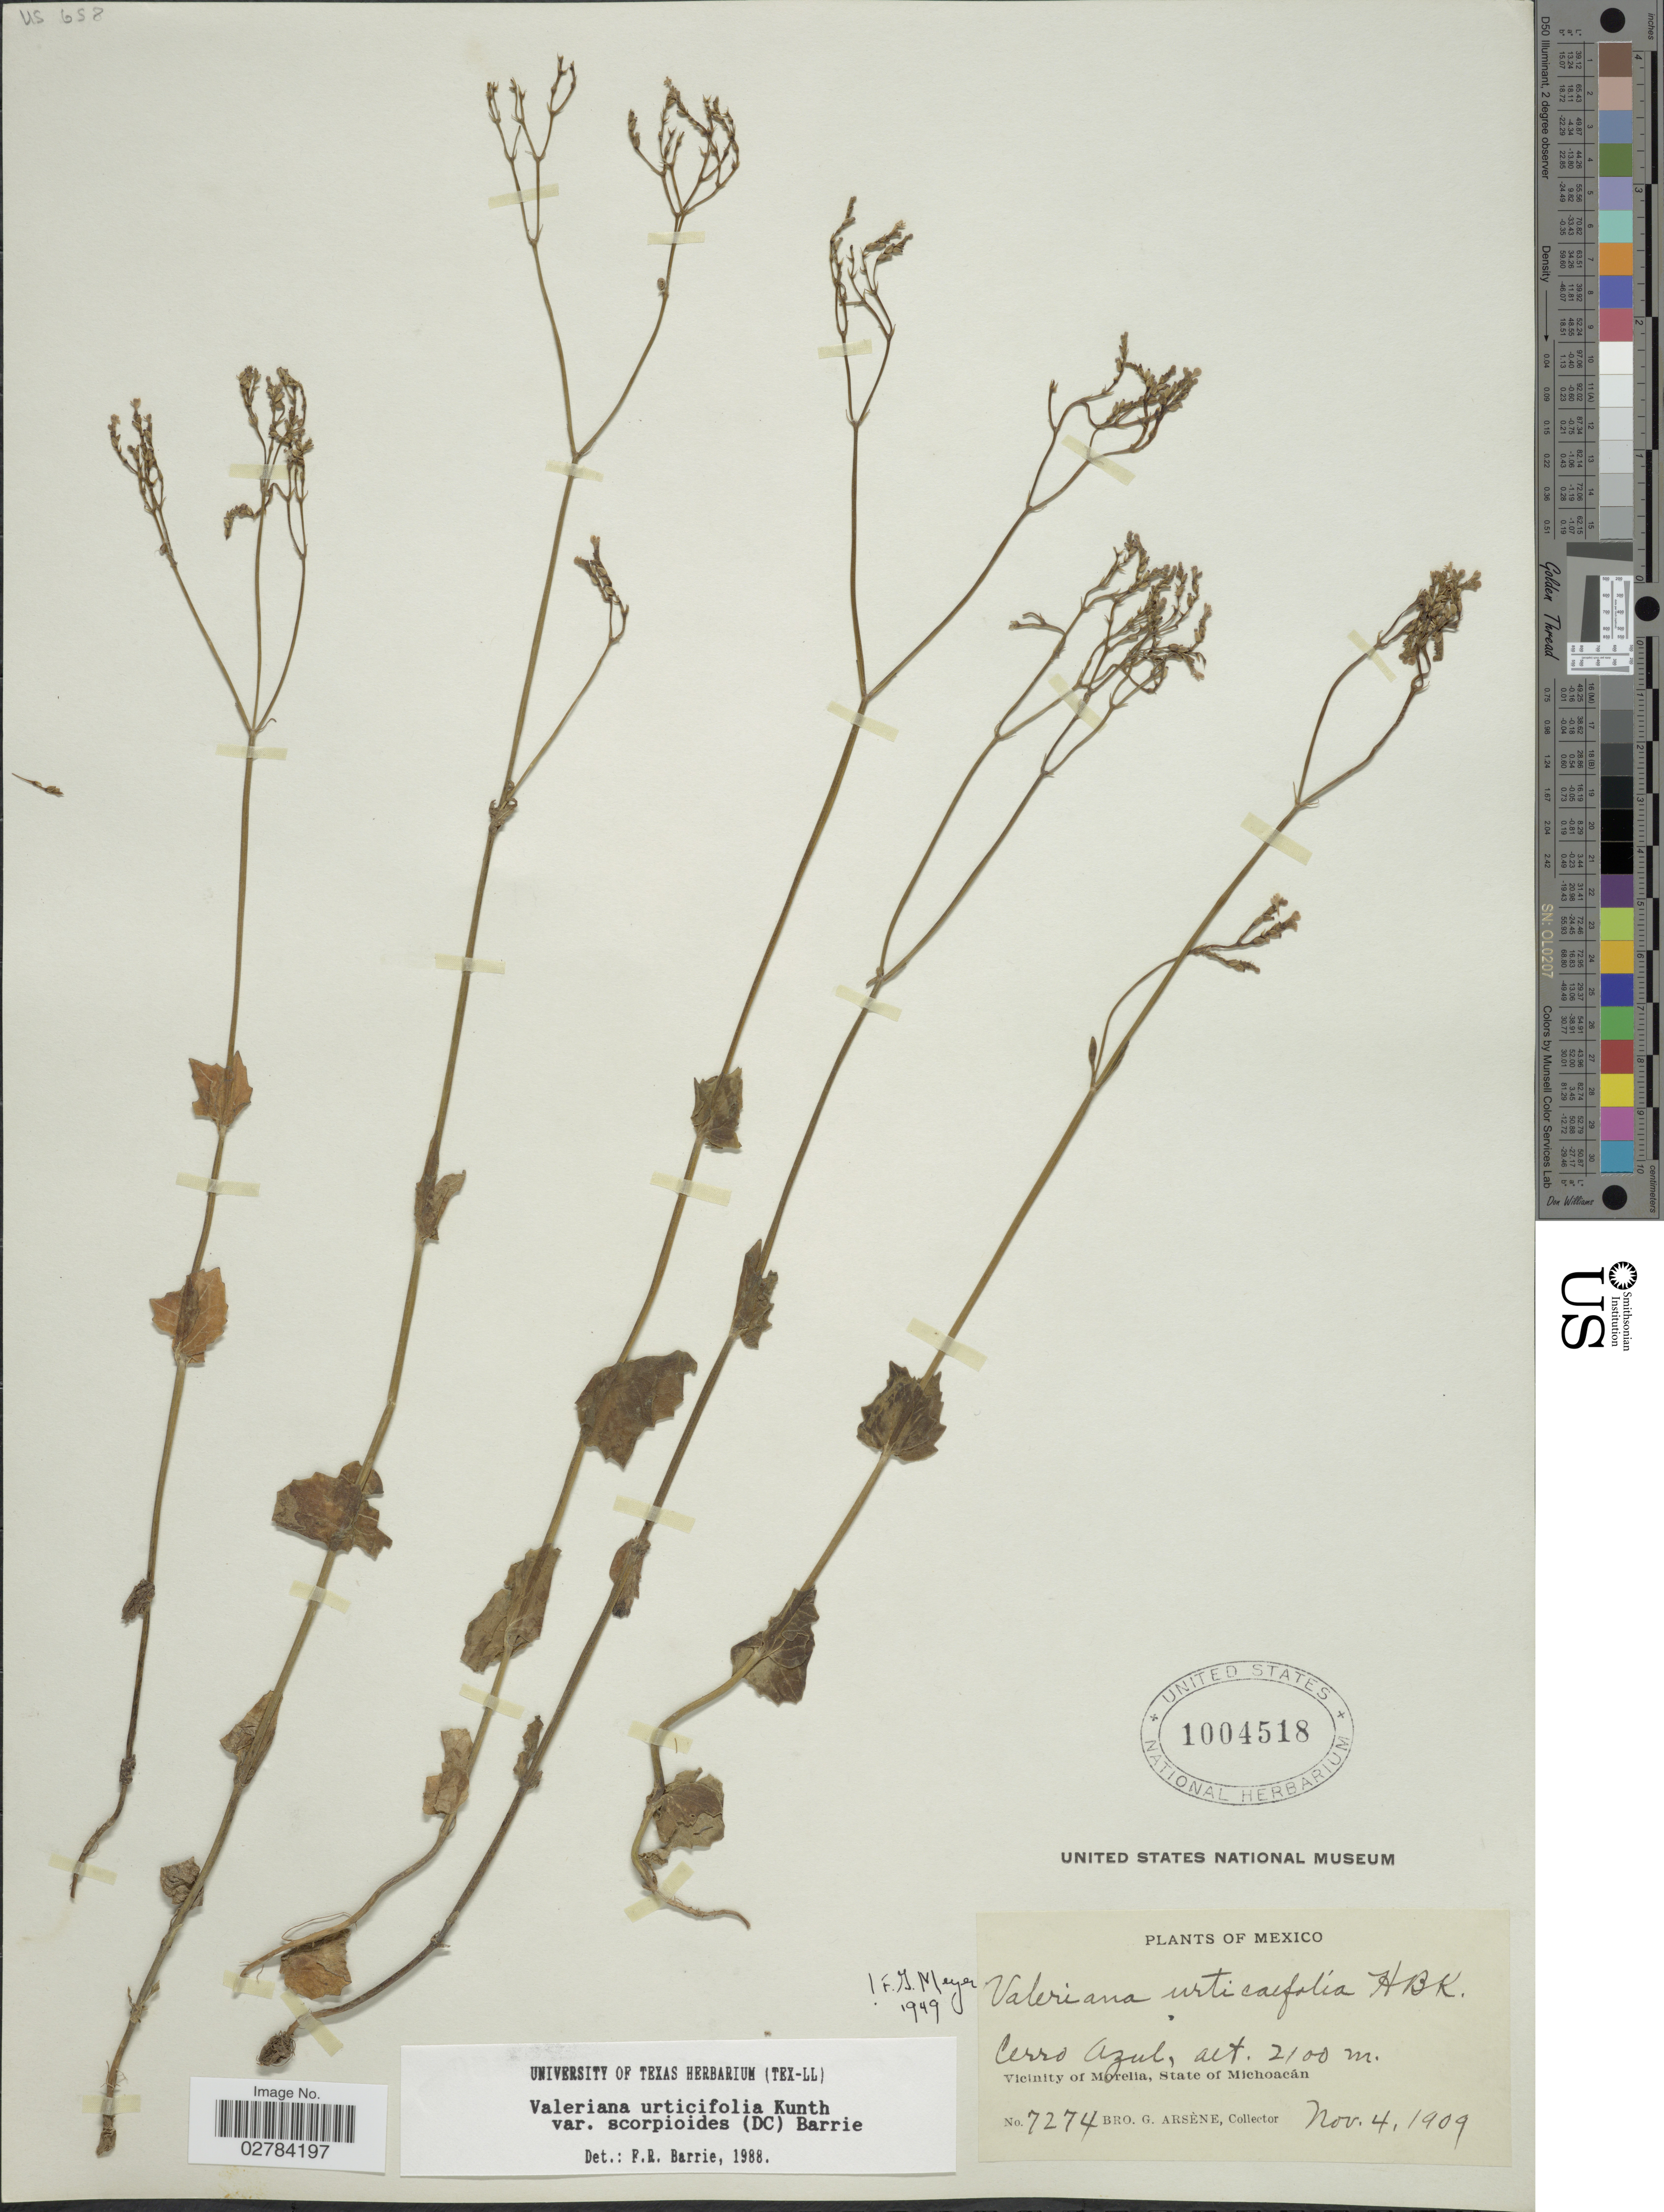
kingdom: Plantae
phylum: Tracheophyta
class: Magnoliopsida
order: Dipsacales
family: Caprifoliaceae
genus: Valeriana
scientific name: Valeriana urticifolia var. scorpioides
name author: (DC.) Barrie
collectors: Bro. G. Arsène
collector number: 7274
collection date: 1909-11-04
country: Mexico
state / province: Michoacán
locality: Cerro Azul, Vicinity of Morelia.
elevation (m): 2100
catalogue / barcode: US 1004518